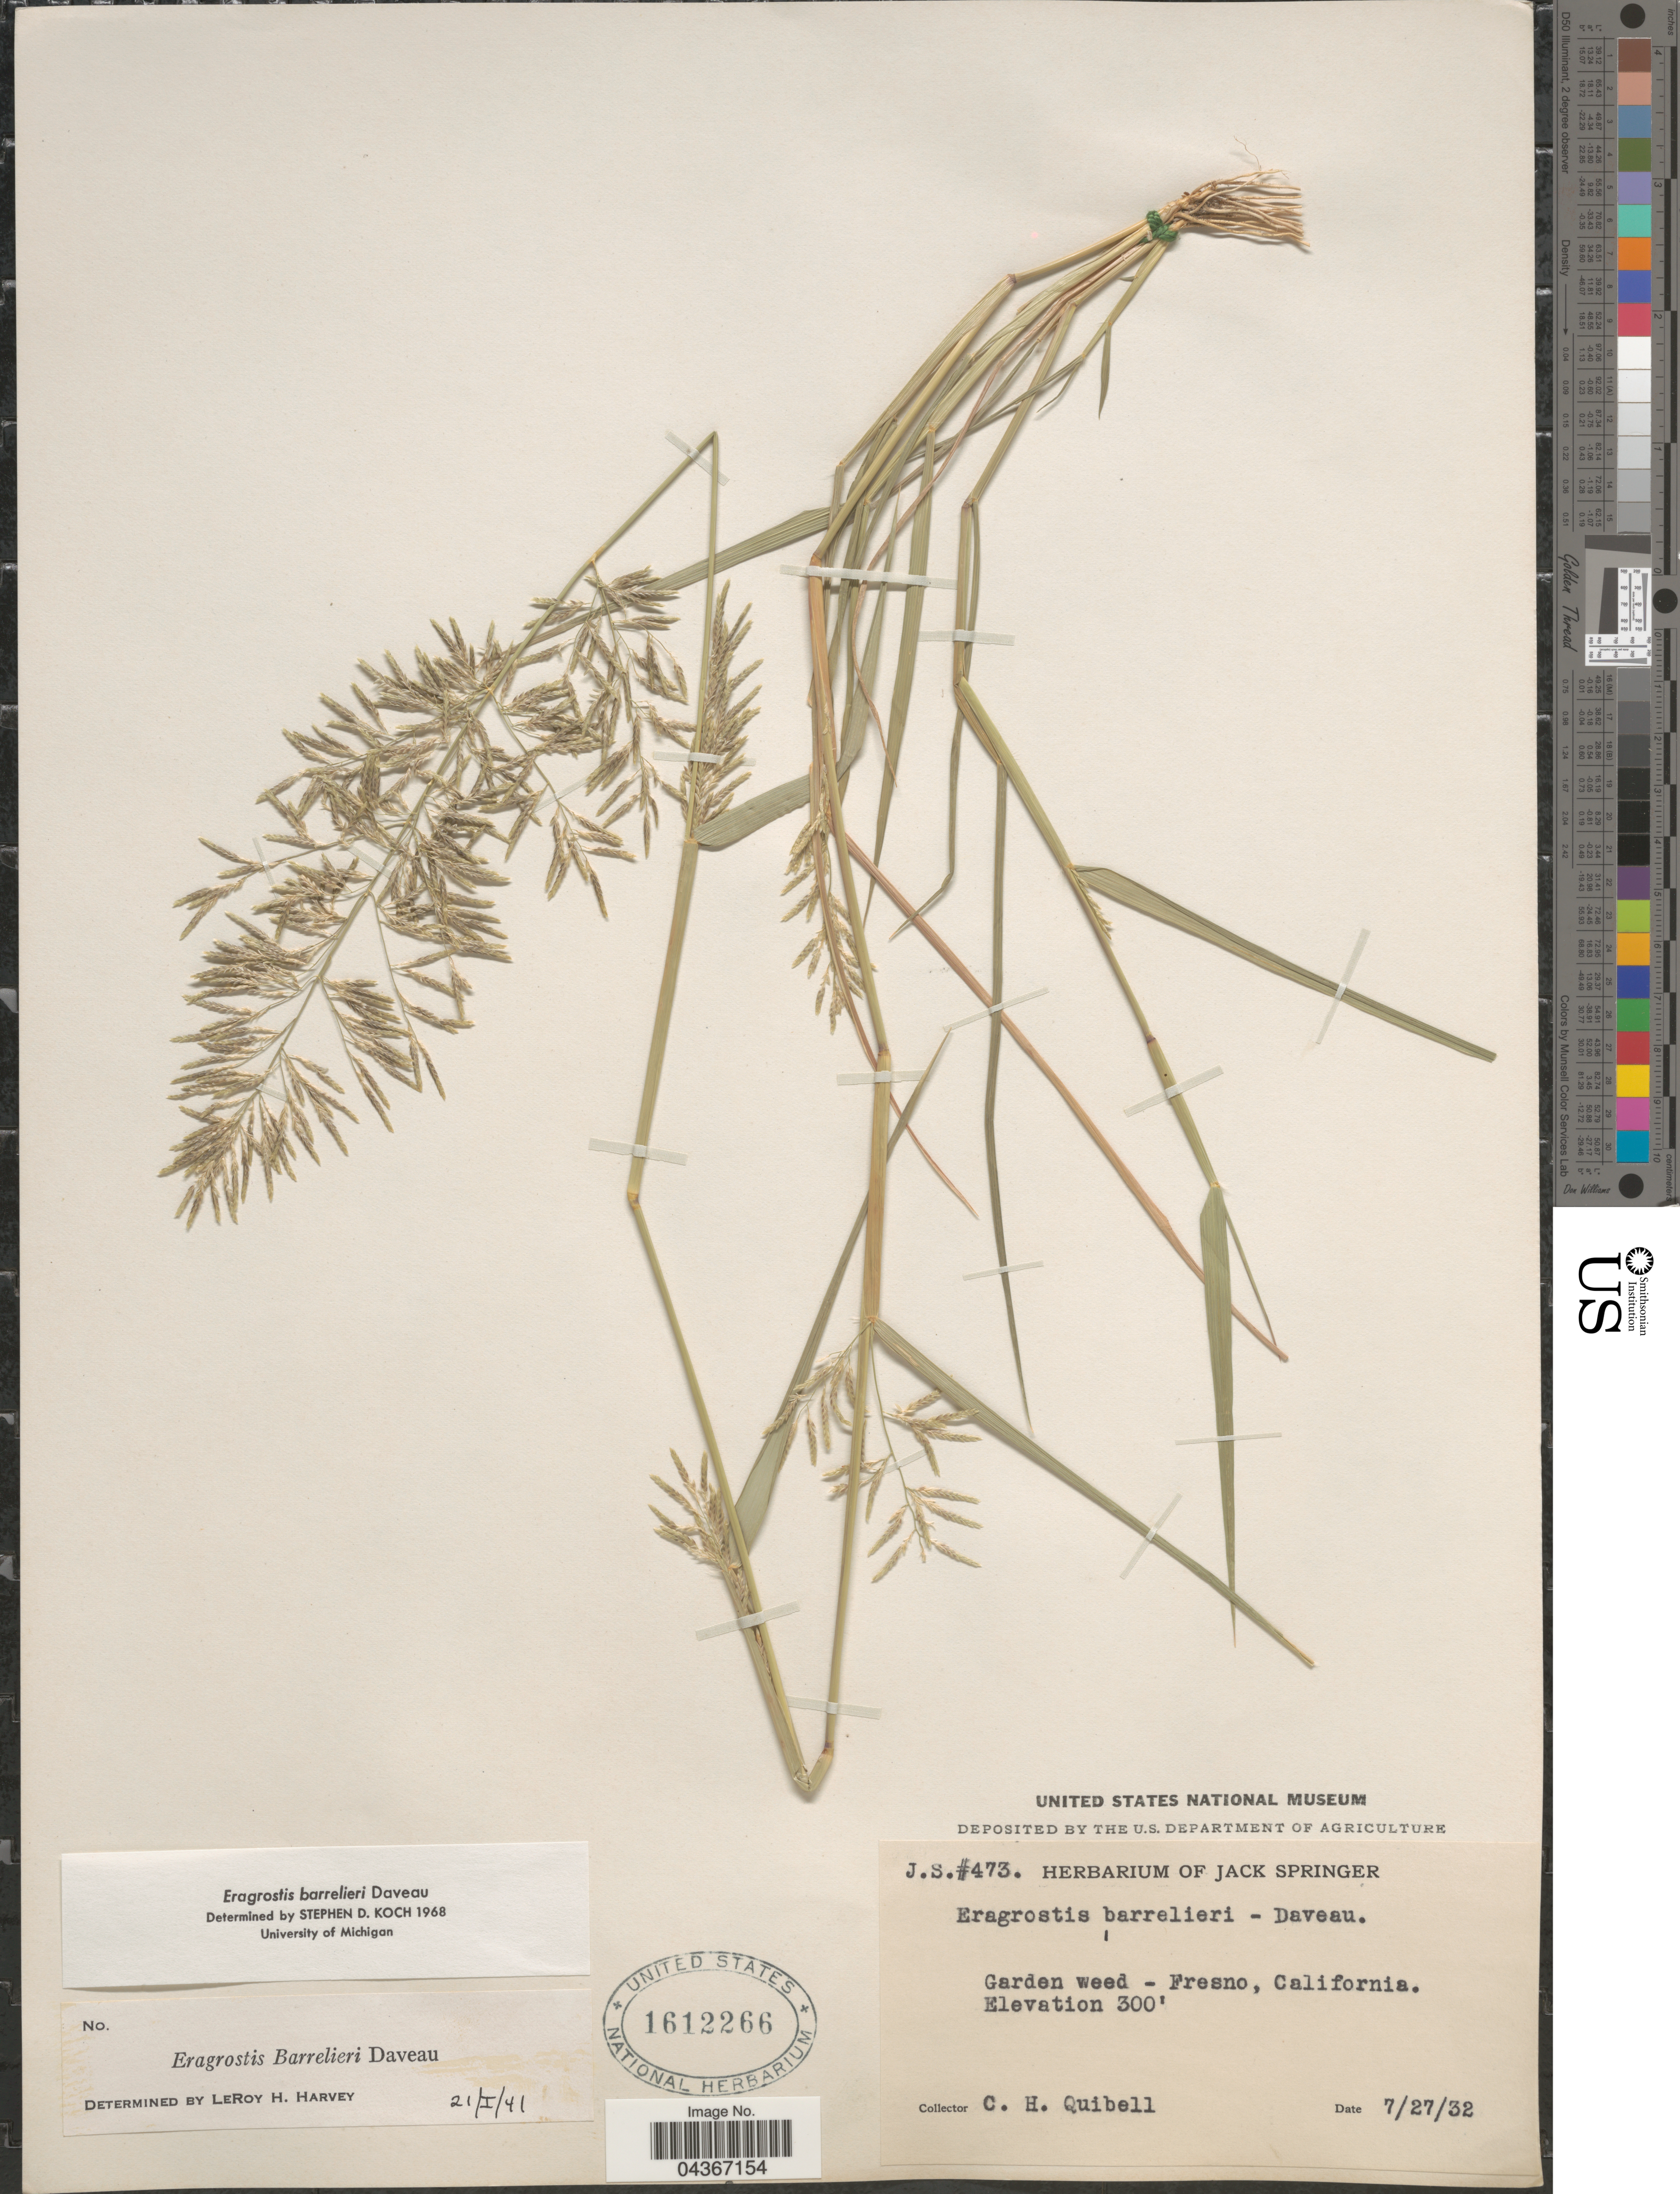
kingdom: Plantae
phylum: Tracheophyta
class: Liliopsida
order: Poales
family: Poaceae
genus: Eragrostis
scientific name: Eragrostis barrelieri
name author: Daveau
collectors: C. Quibell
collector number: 473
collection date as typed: Transcribed d/m/y: 27/7/32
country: United States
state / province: California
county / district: Fresno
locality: Fresno.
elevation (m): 91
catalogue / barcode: US 1612266